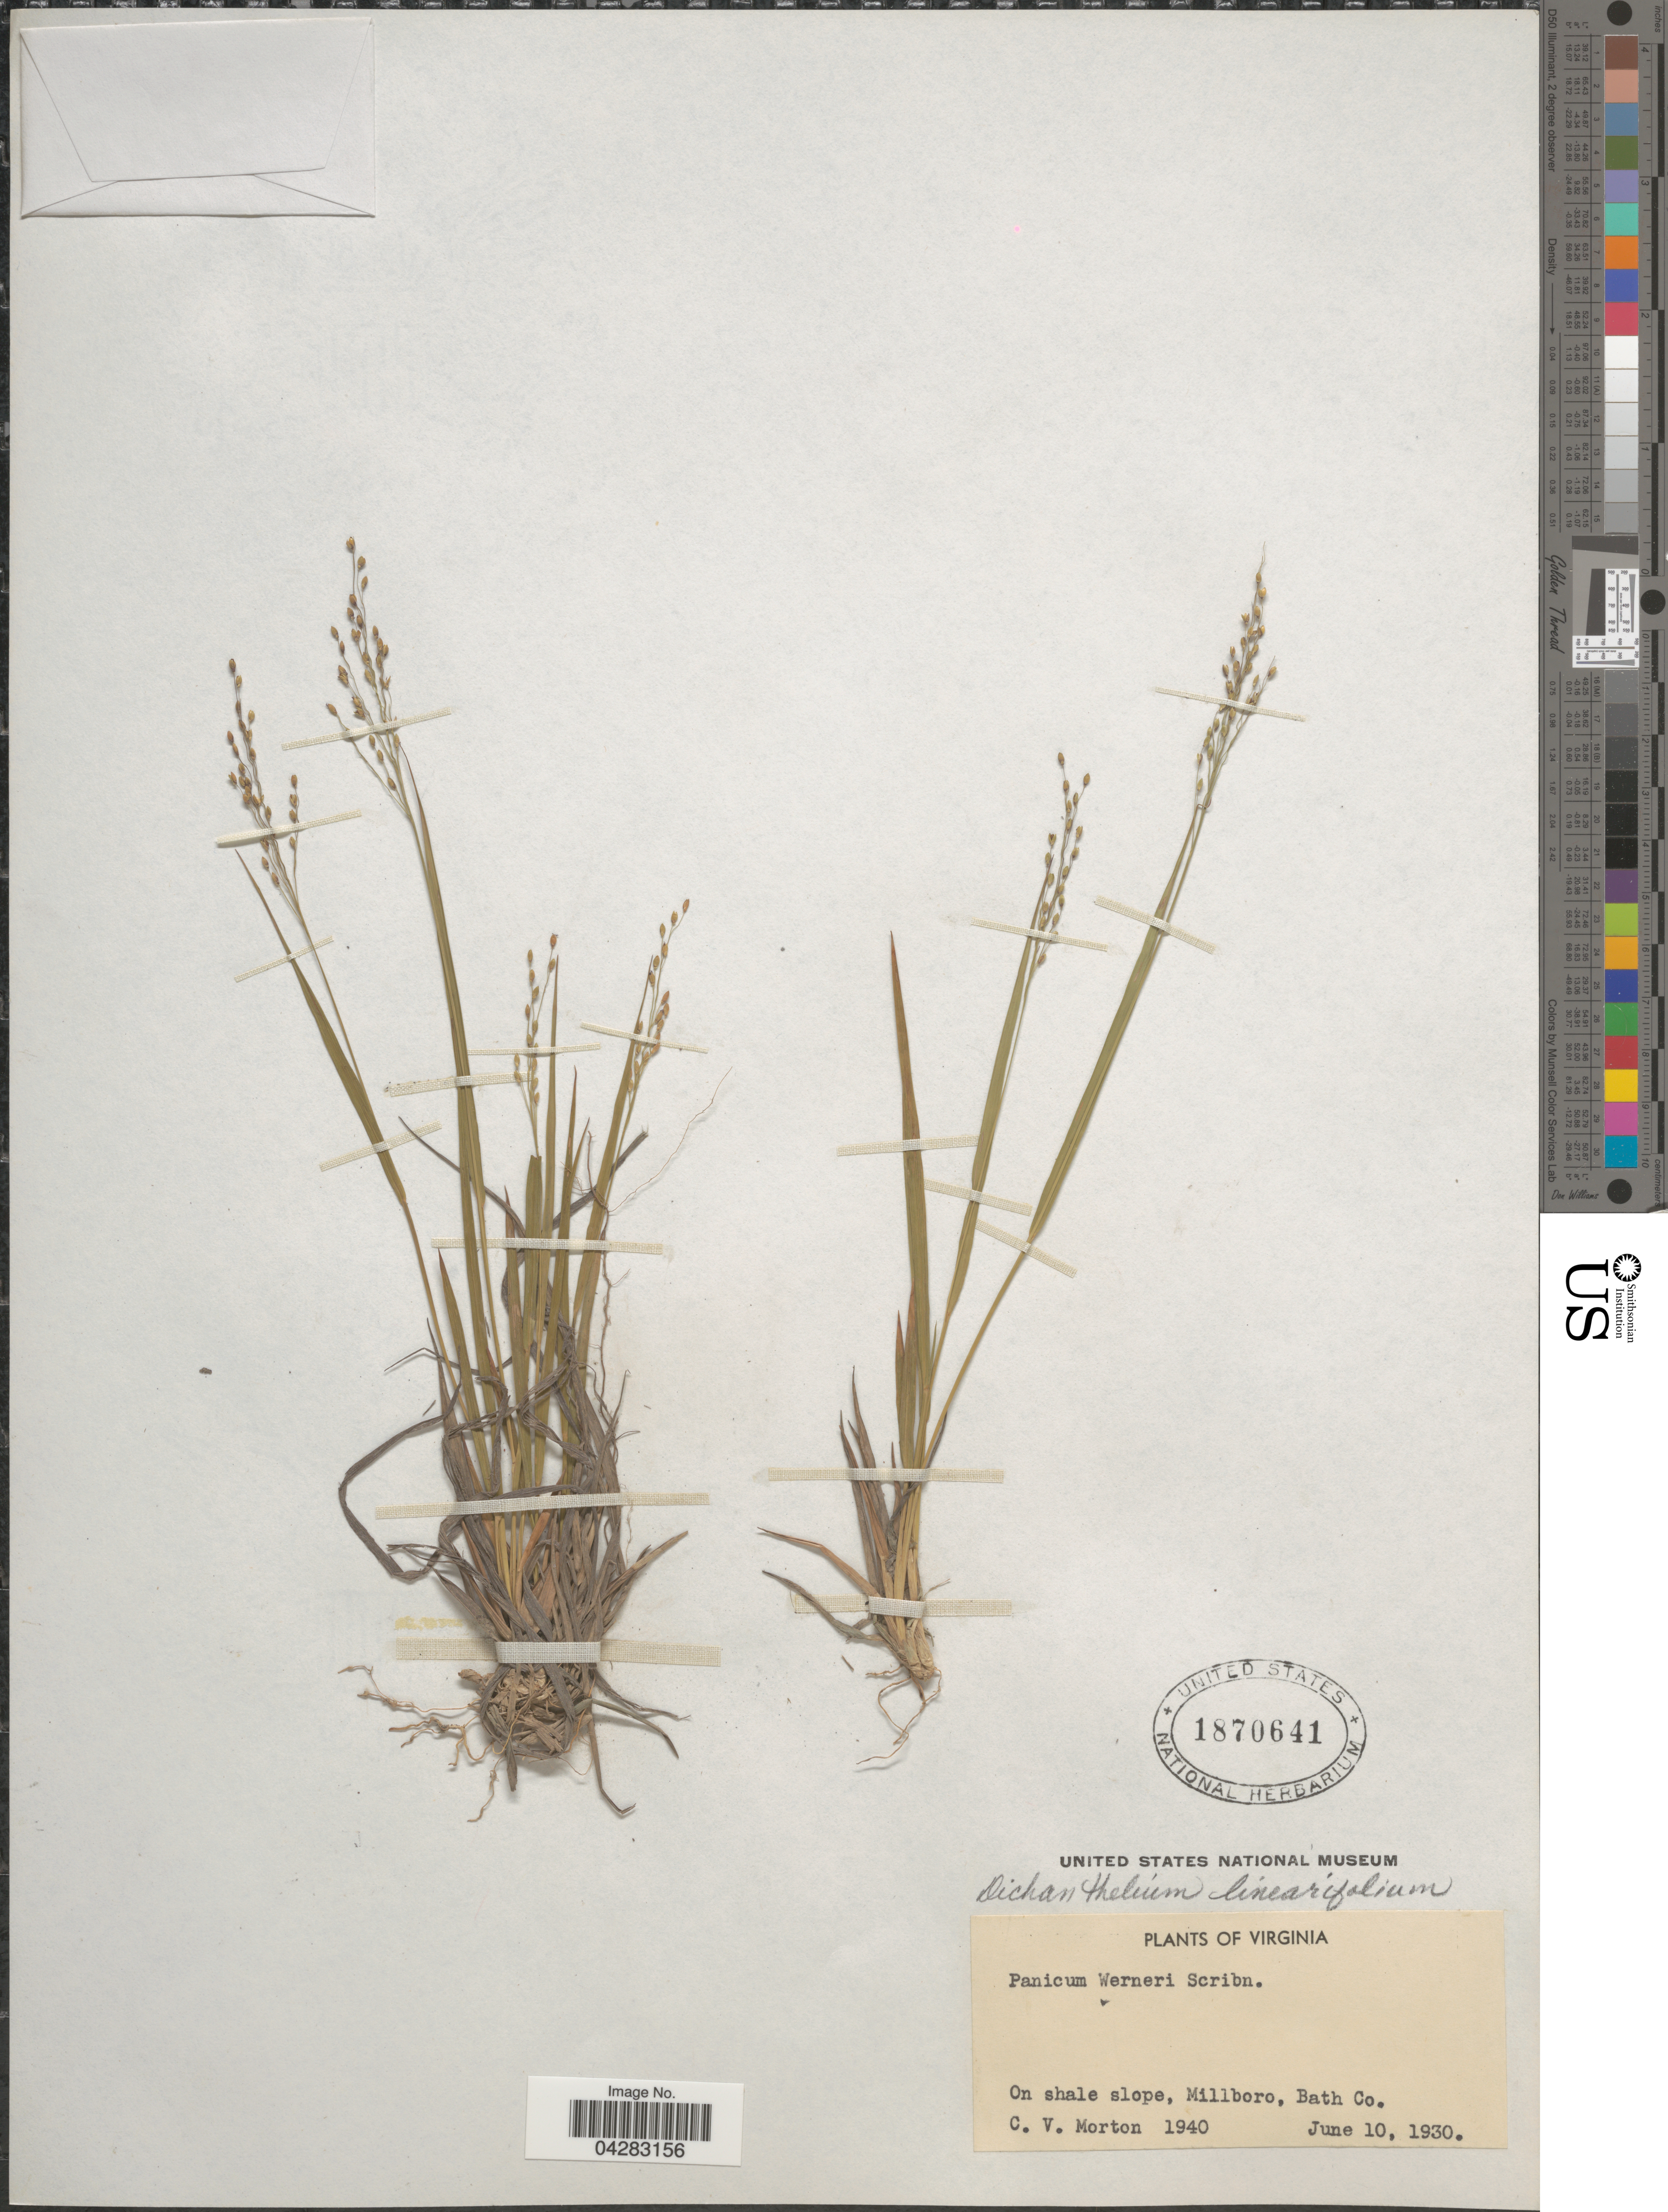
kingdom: Plantae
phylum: Tracheophyta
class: Liliopsida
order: Poales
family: Poaceae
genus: Dichanthelium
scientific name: Dichanthelium linearifolium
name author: (Scribn.) Gould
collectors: C. V. Morton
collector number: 1940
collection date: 1930-06-10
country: United States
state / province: Virginia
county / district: Bath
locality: On shale slope, Millboro, Bath Co.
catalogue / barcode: US 1870641